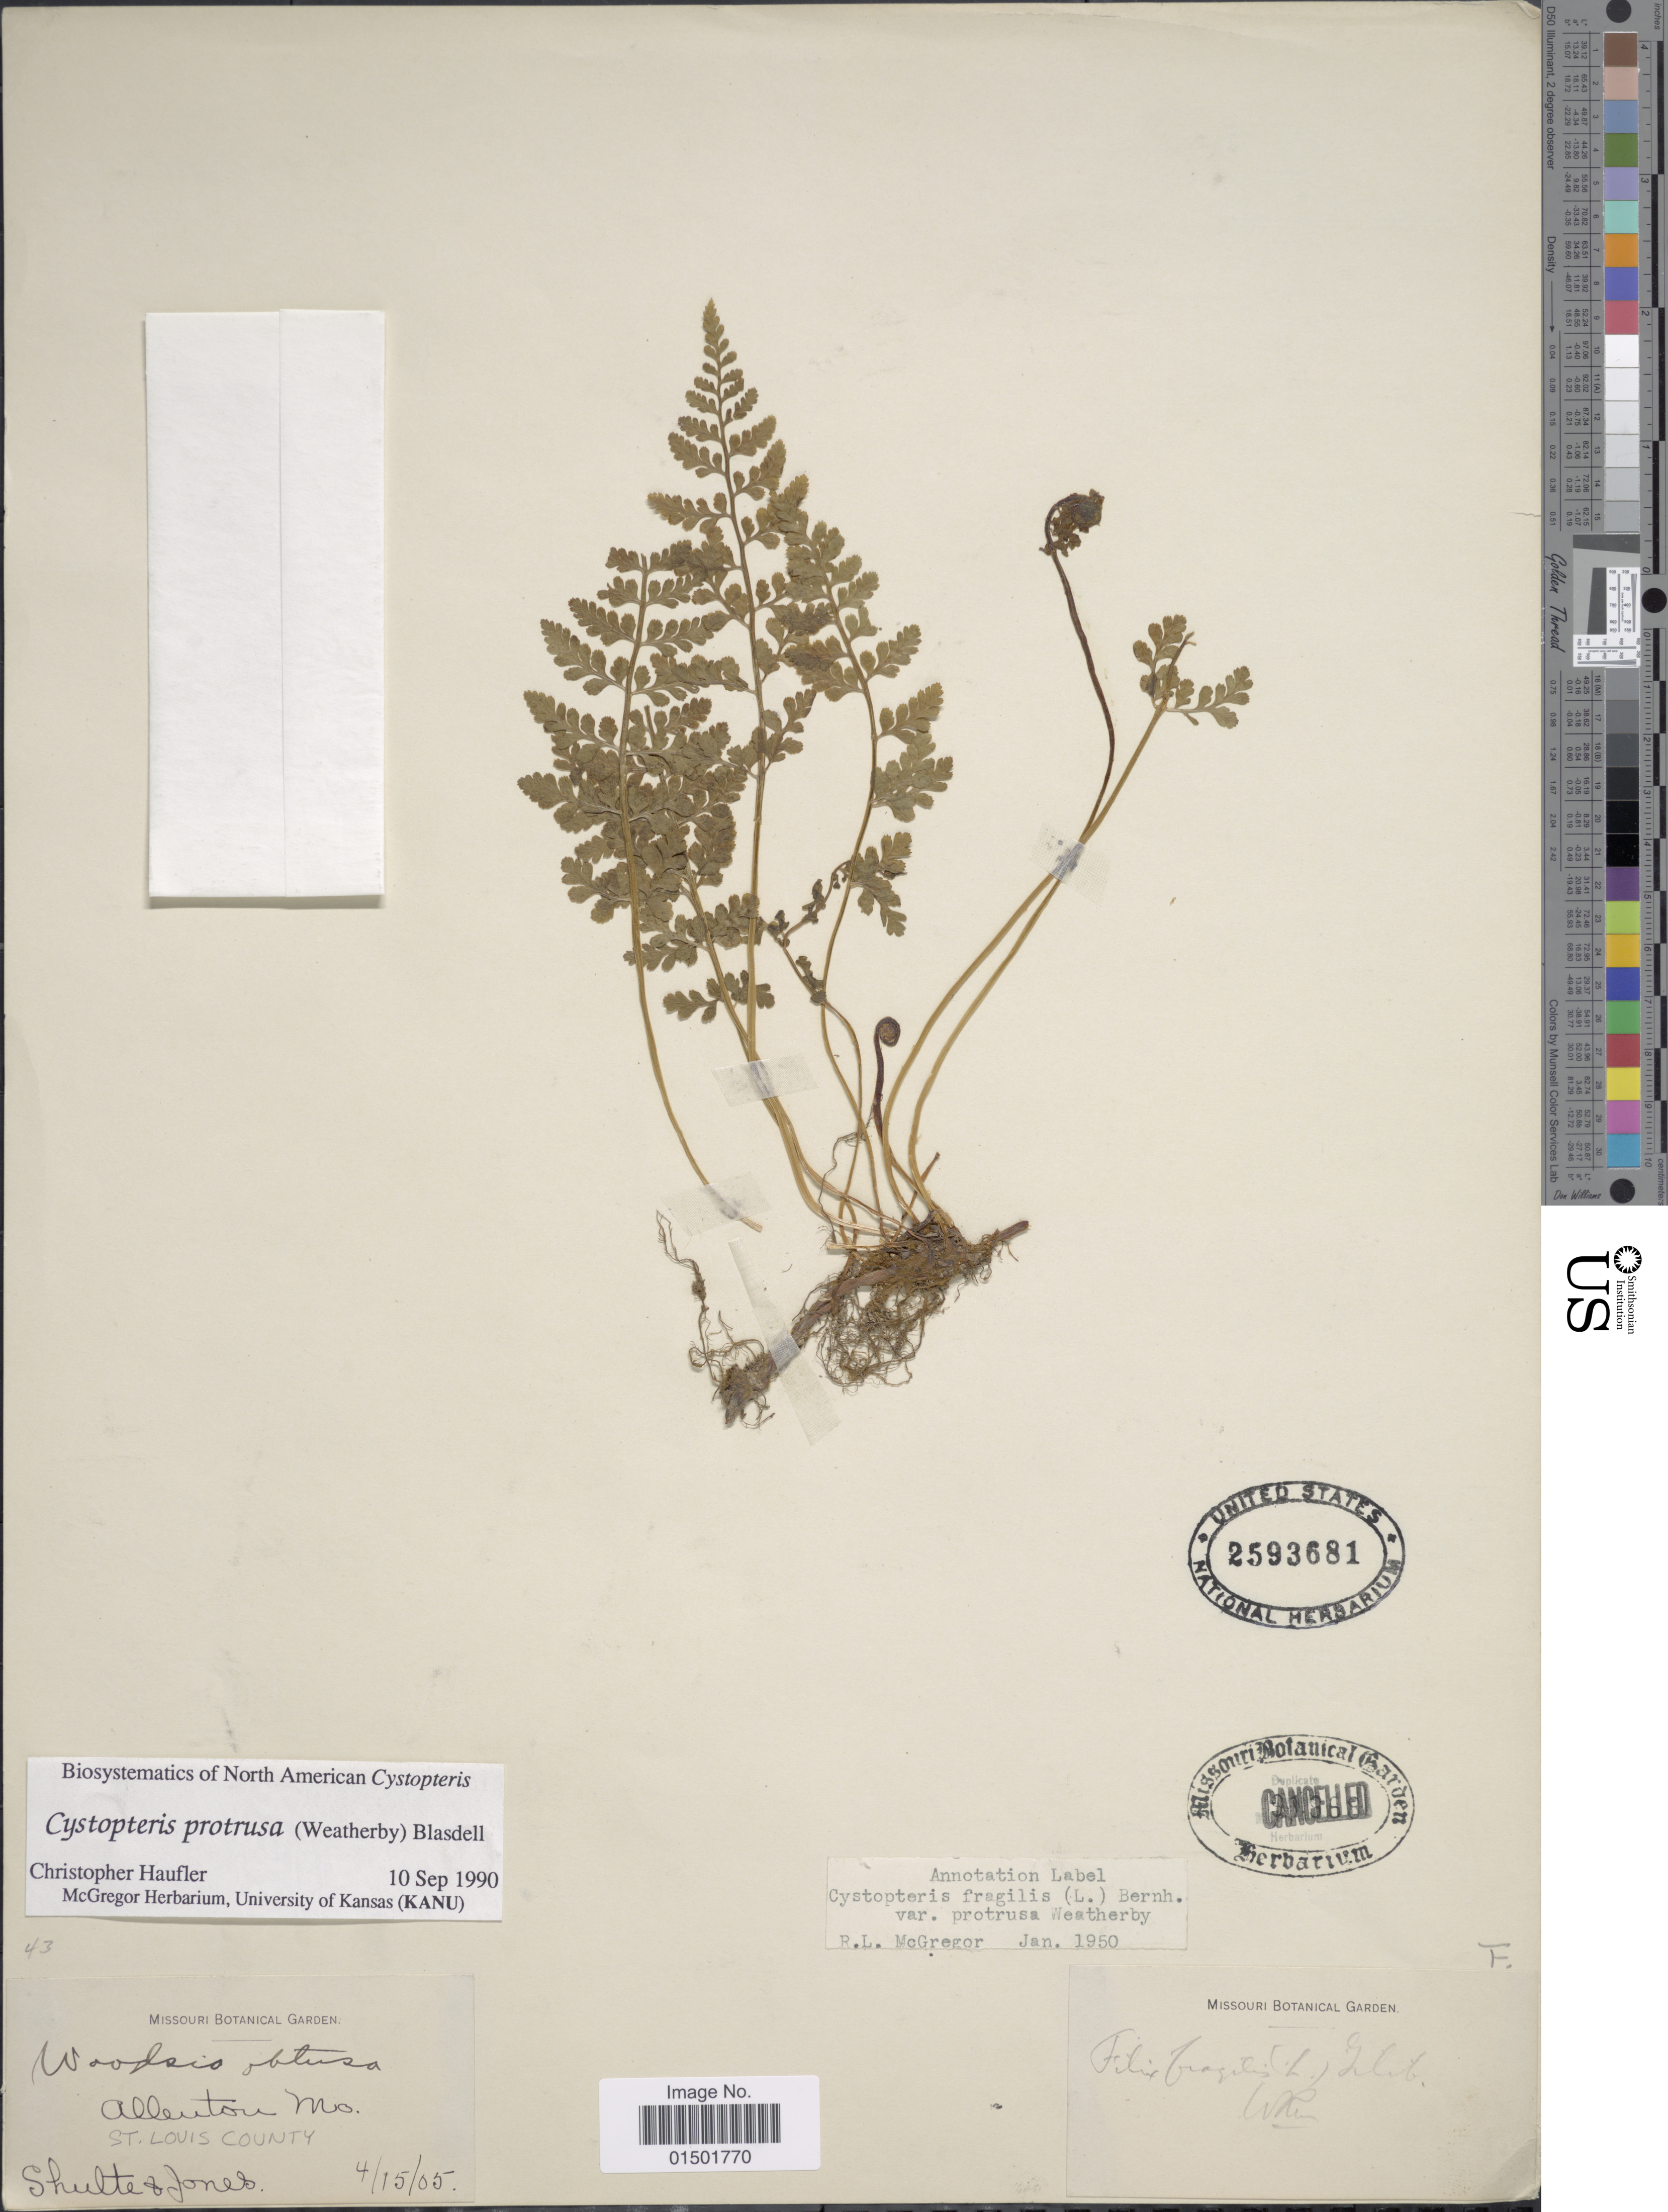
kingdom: Plantae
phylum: Tracheophyta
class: Polypodiopsida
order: Polypodiales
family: Cystopteridaceae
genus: Cystopteris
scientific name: Cystopteris protrusa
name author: (Weath.) Blasdell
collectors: Shulte & -- Jones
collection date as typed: Transcribed d/m/y: 15/4/5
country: United States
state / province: Missouri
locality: Allenton Mo. St. Louis County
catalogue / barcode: US 2593681